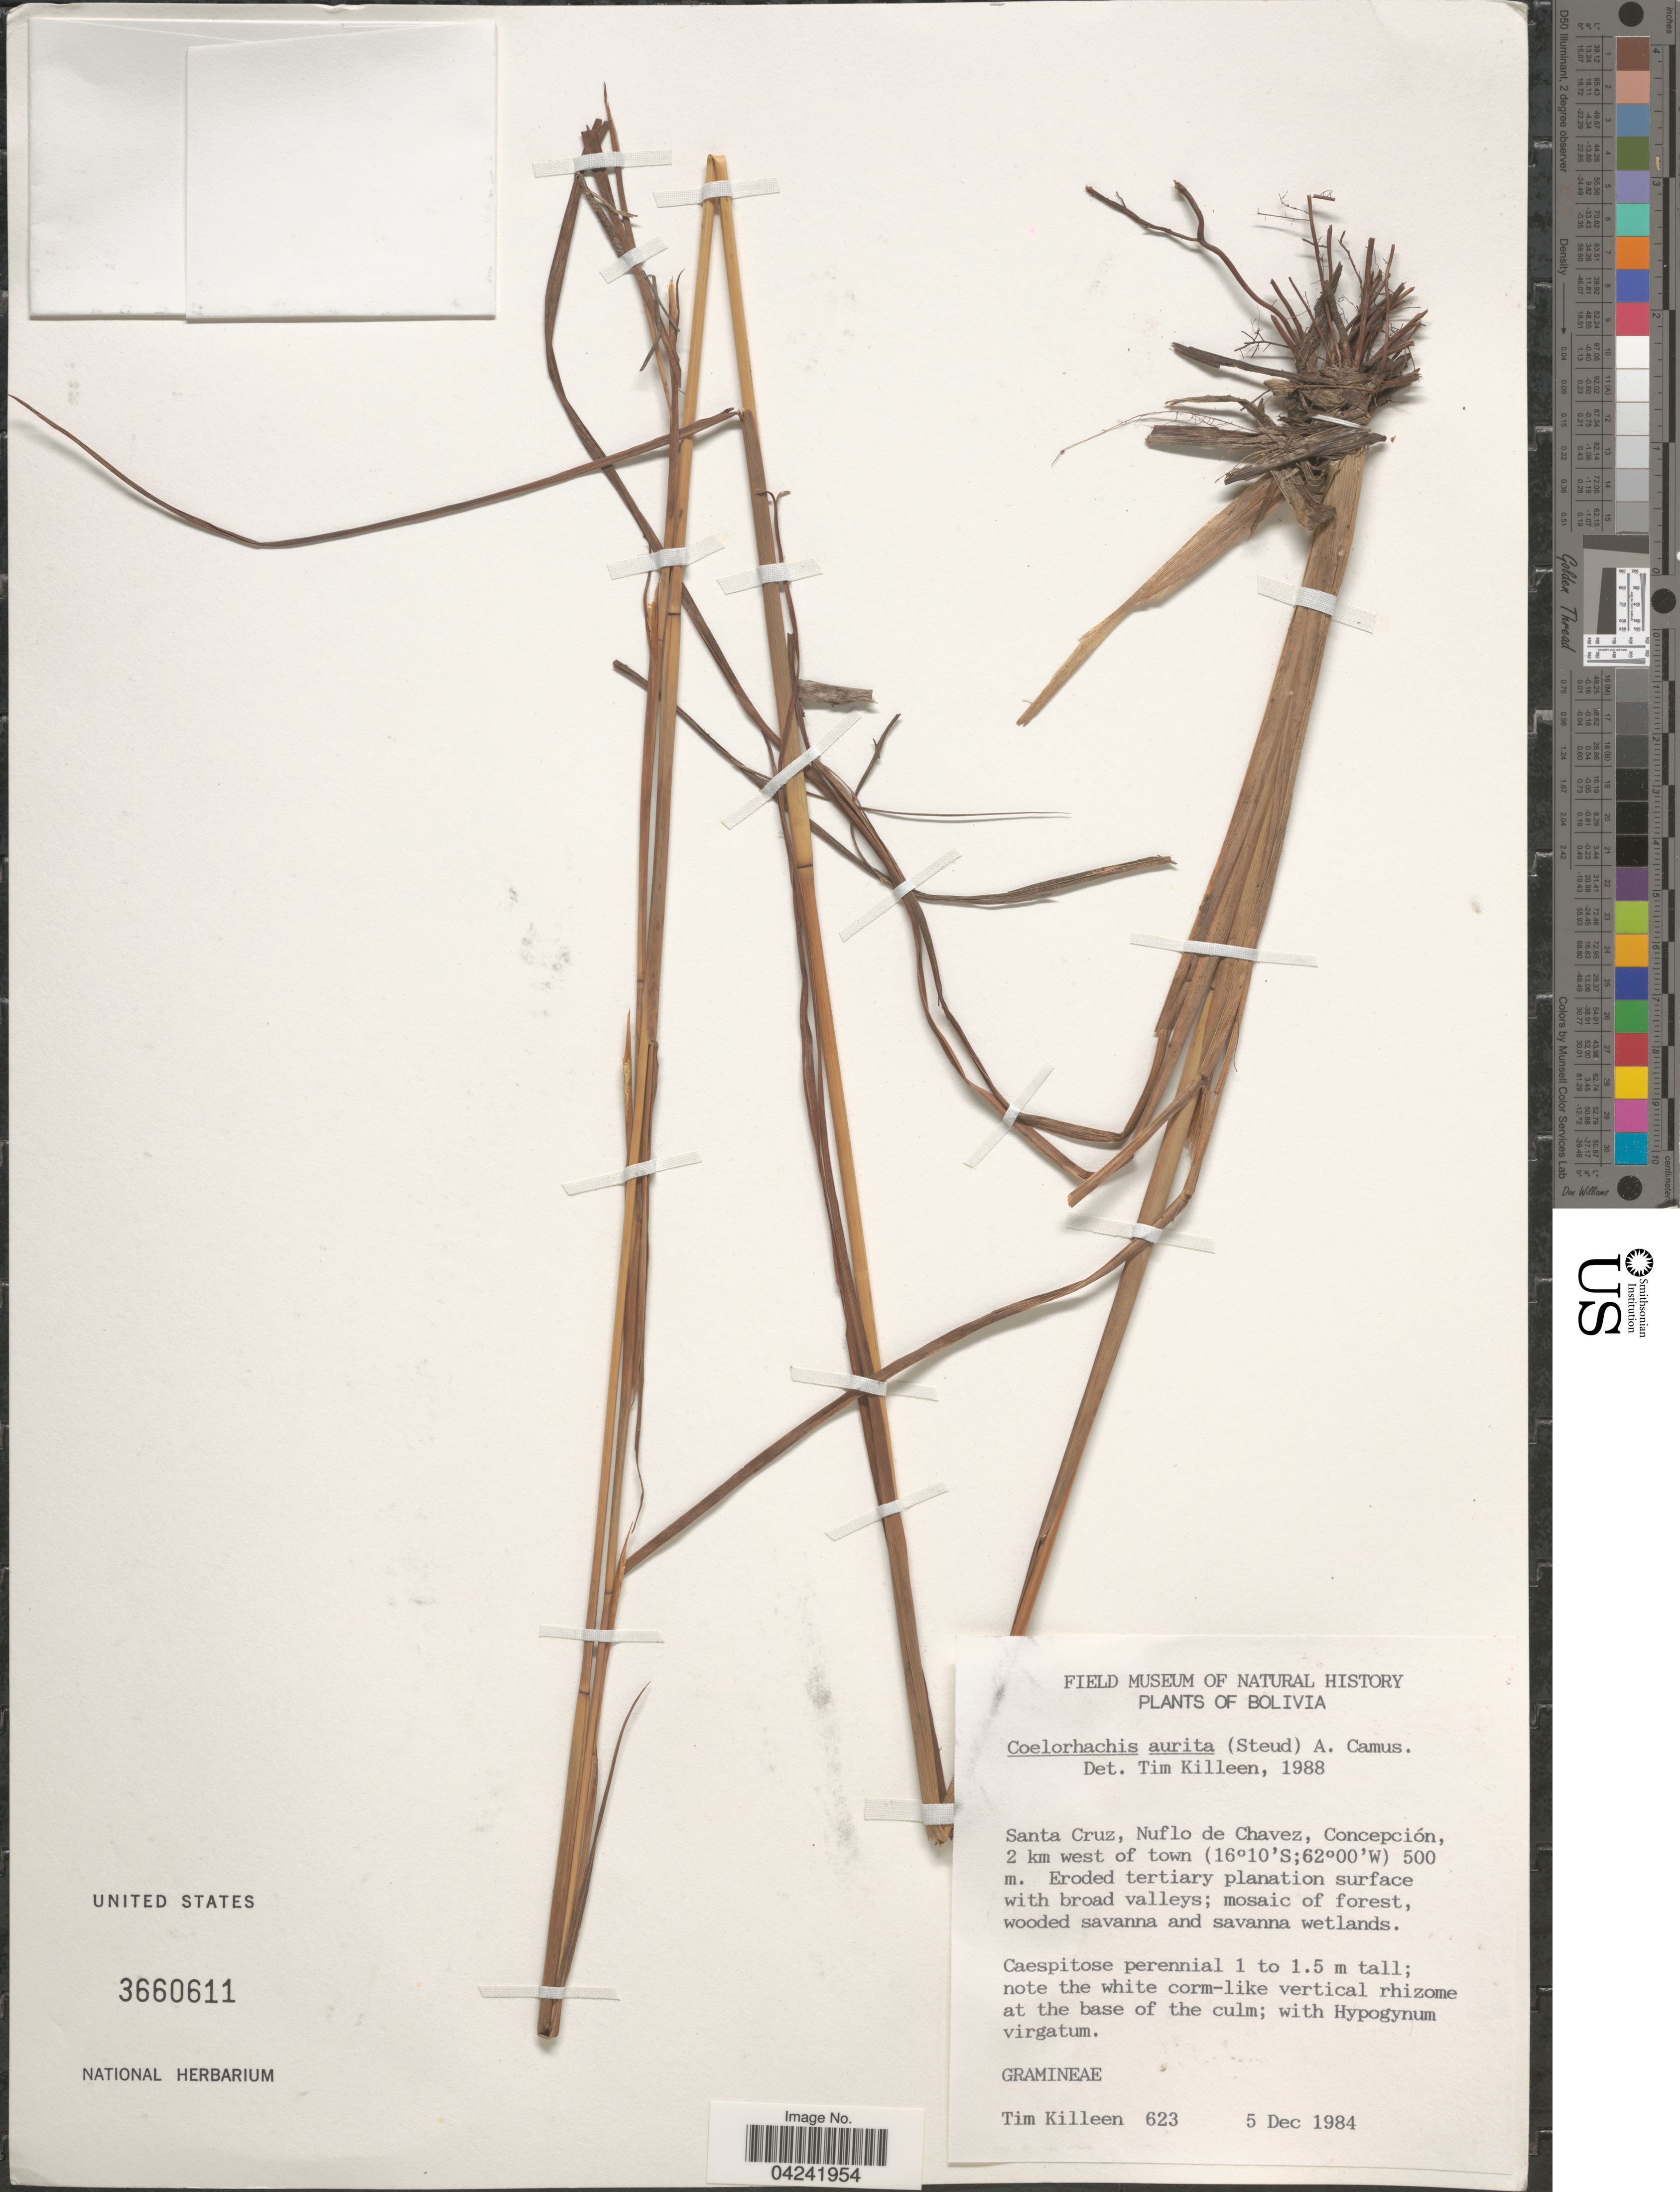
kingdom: Plantae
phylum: Tracheophyta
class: Liliopsida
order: Poales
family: Poaceae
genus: Mnesithea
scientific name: Mnesithea aurita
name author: (Steud.) de Koning & Sosef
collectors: T. J. Killeen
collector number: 623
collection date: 1984-12-05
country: Bolivia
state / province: Santa Cruz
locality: Nuflo de Chavez, Concepción, 2 km west of town.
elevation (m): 500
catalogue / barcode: US 3660611